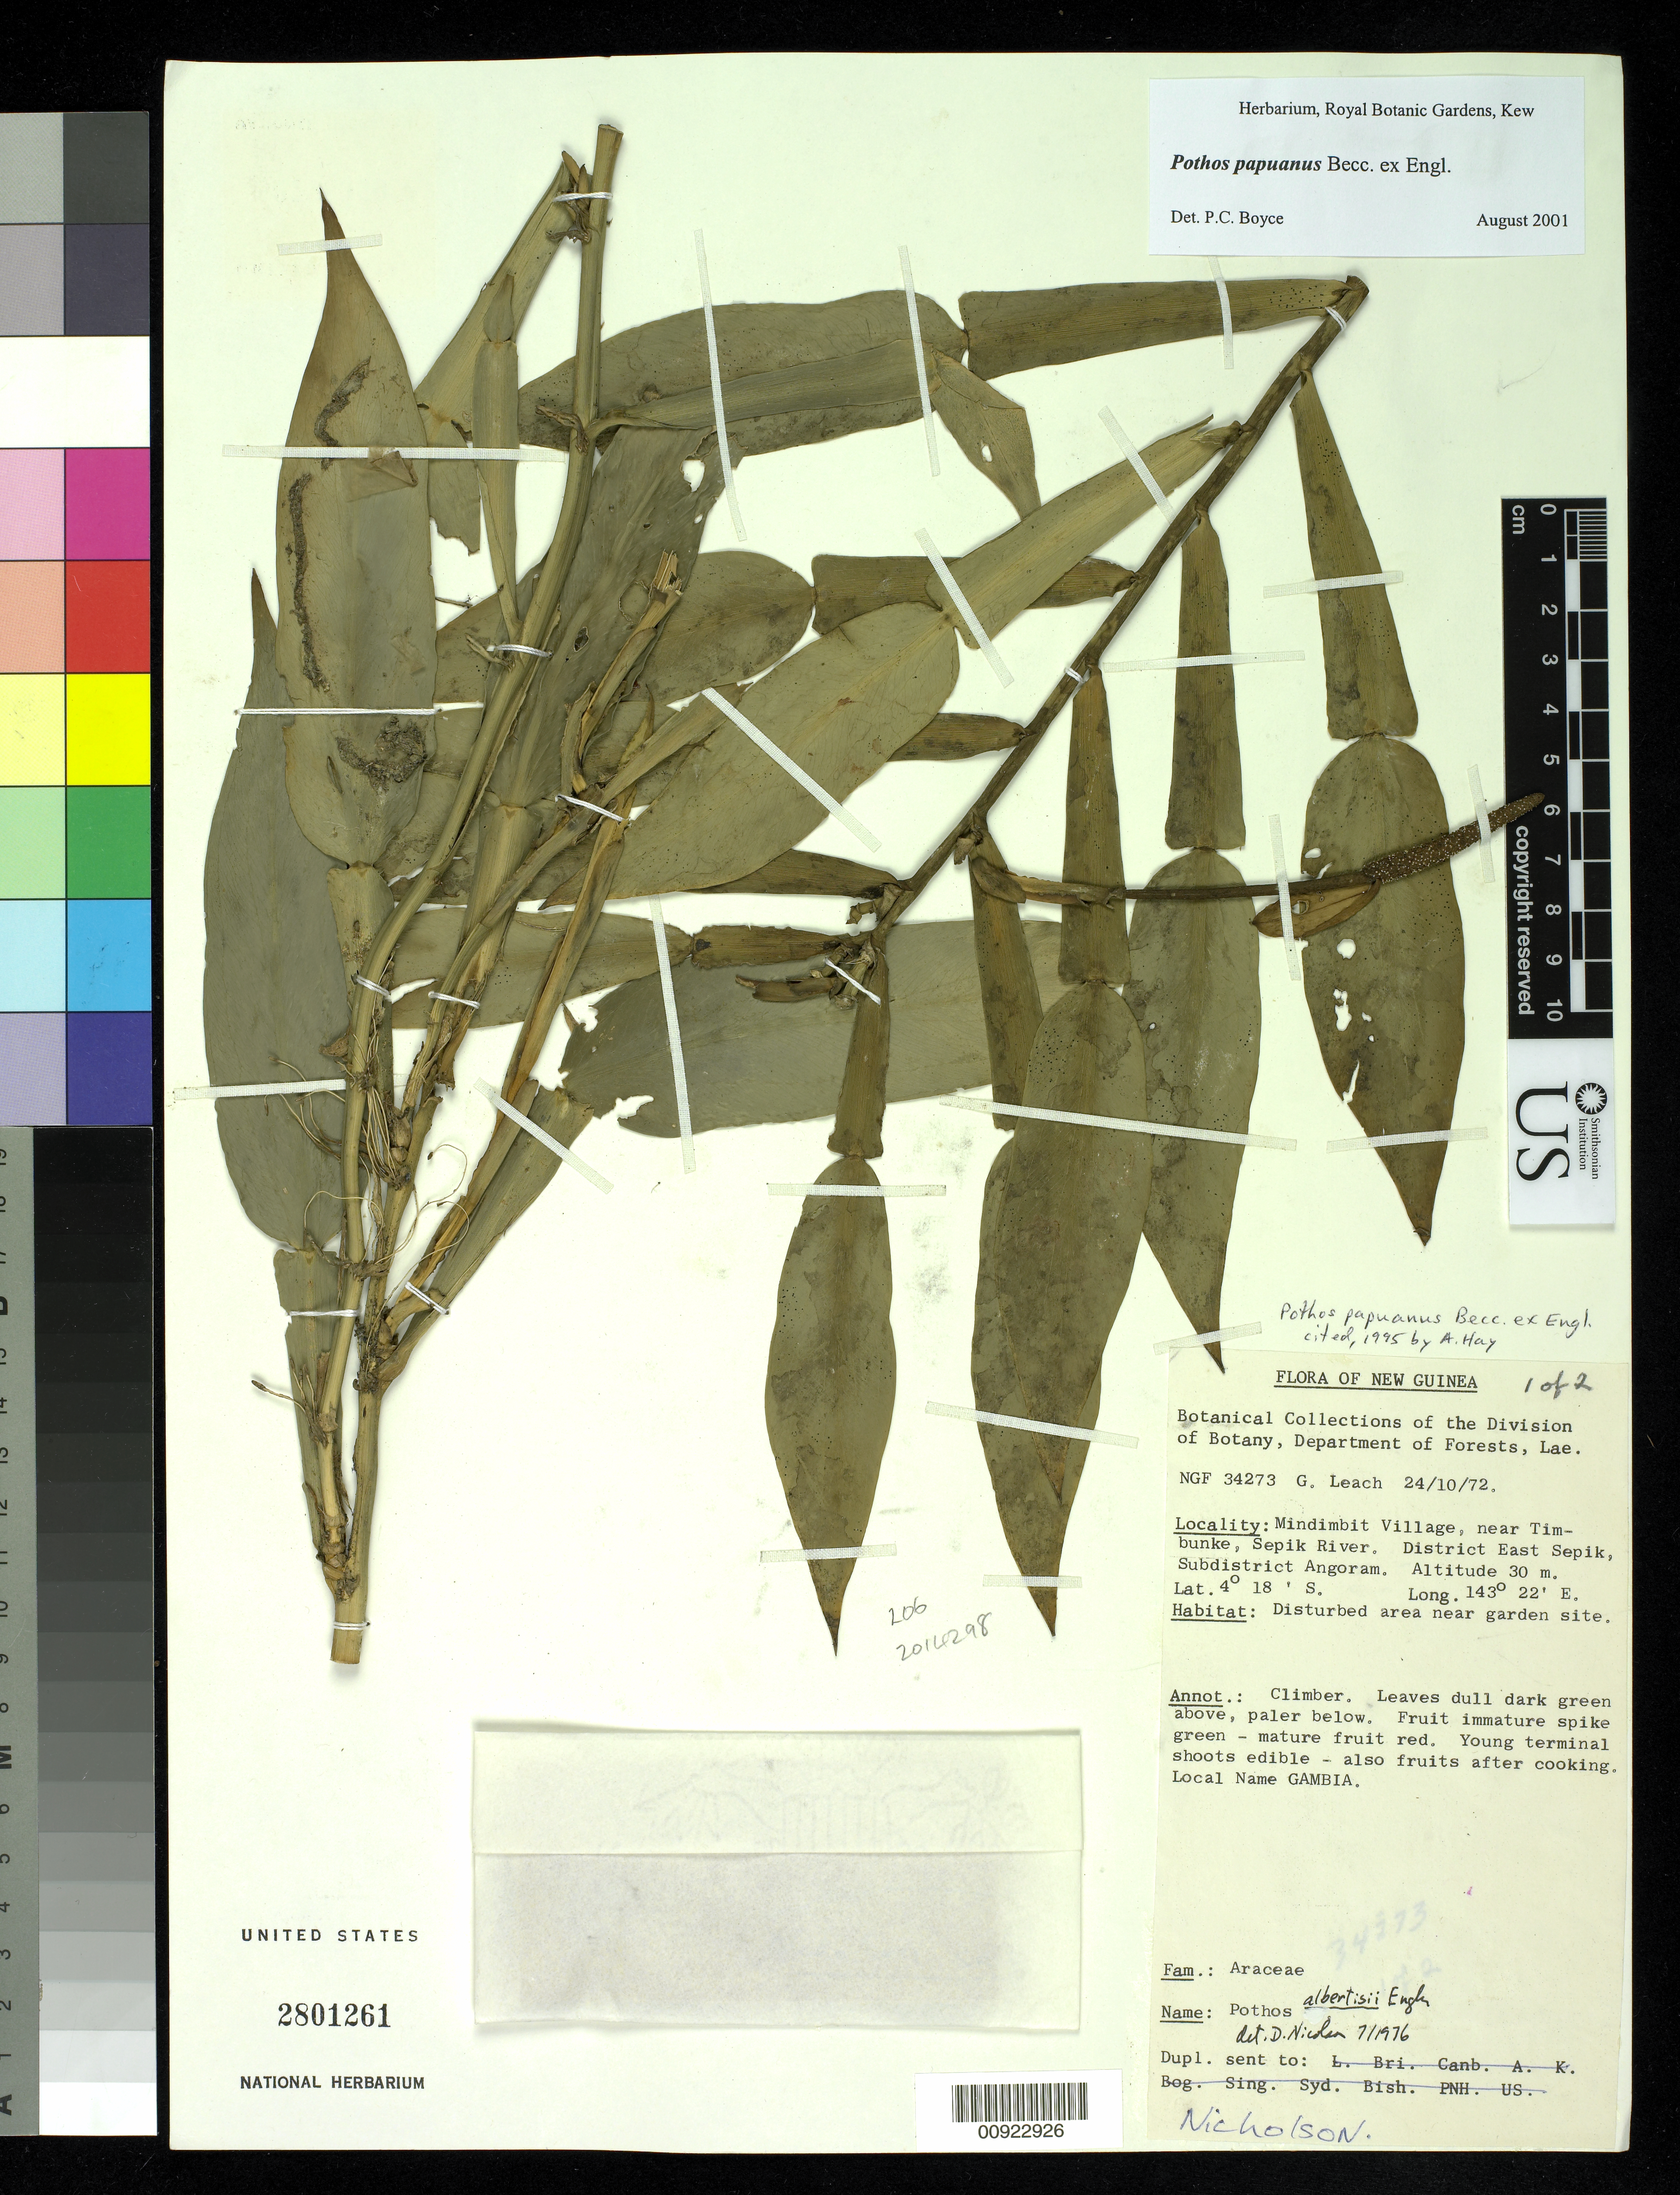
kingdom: Plantae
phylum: Tracheophyta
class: Liliopsida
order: Alismatales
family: Araceae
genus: Pothos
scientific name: Pothos papuanus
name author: Becc. ex Engl.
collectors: G. Leach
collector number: NGF 34273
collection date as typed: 24 Oct 1972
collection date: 1972-10-24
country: Papua New Guinea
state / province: East Sepik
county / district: Angoram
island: New Guinea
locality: Mindimbit Village, near Timbunke, Sepik River.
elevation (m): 30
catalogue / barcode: US 2801261